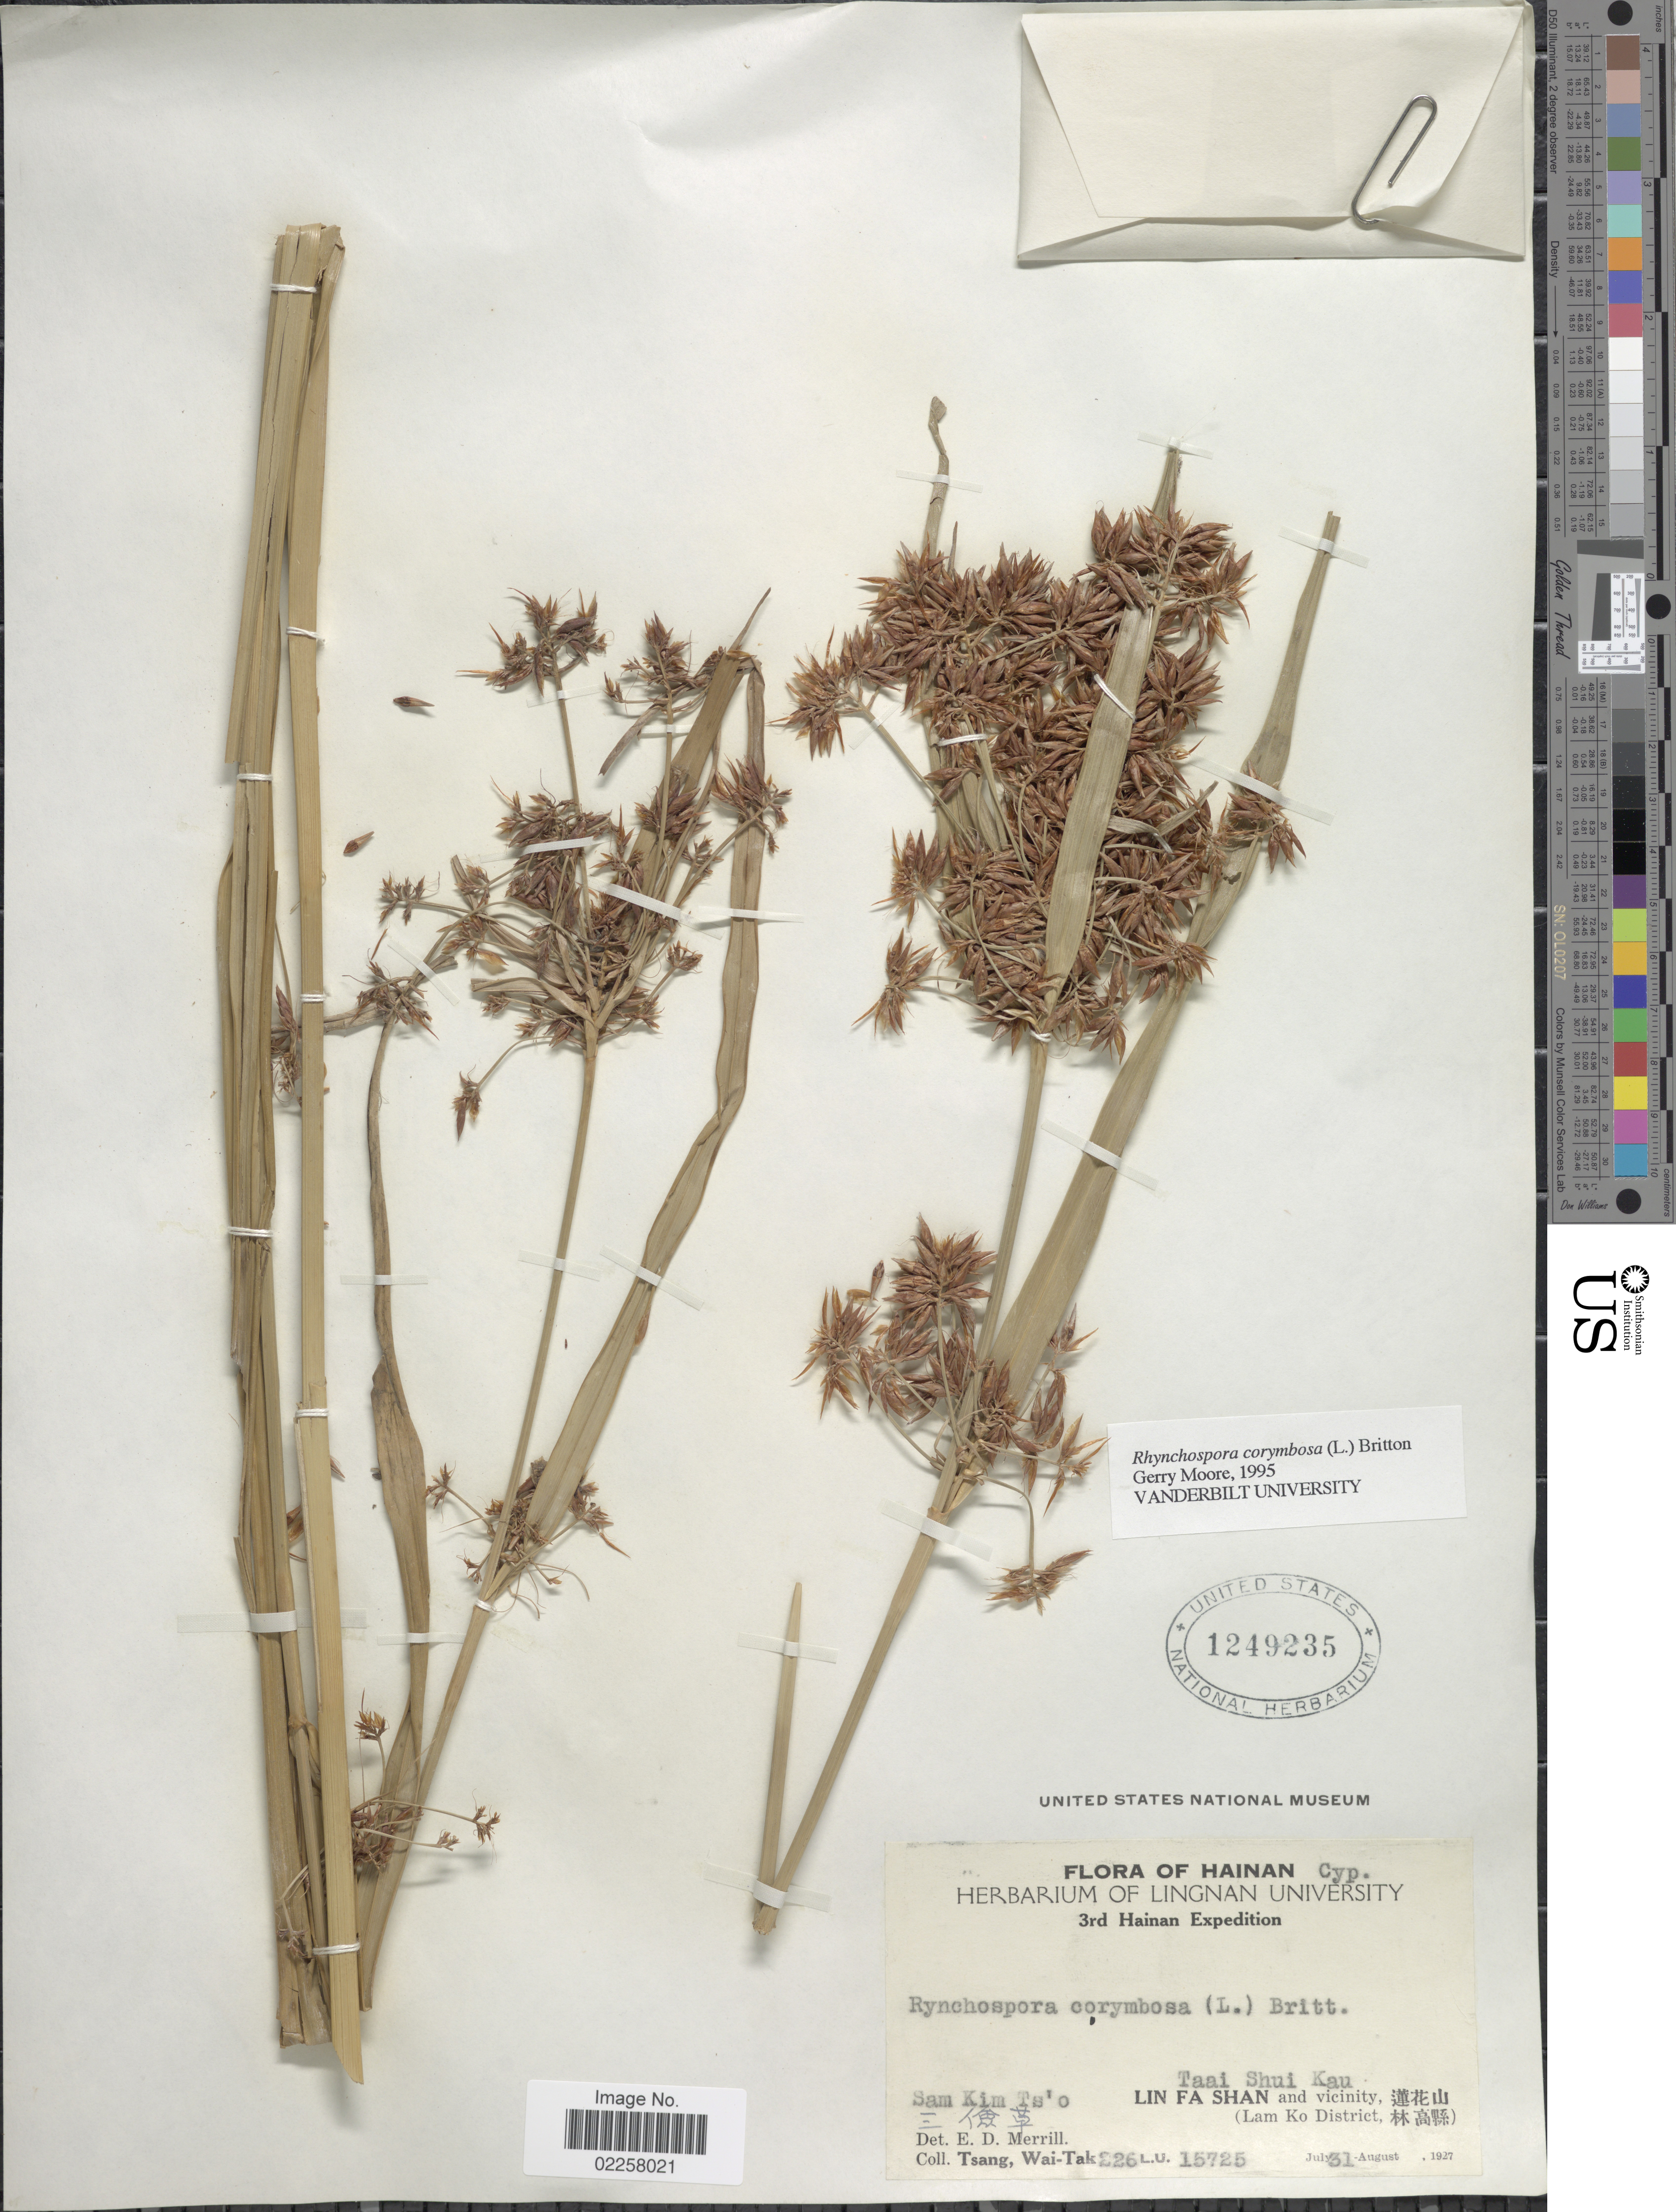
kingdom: Plantae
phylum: Tracheophyta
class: Liliopsida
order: Poales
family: Cyperaceae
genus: Rhynchospora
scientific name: Rhynchospora corymbosa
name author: (L.) Britton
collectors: W. T. Tsang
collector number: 226/L.U.15725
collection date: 1927-07-31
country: China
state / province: Hainan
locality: Taai Shui Kau. Lin Fa Shan and vicinity. (Lam Ko District). Sam Kim Ts'o.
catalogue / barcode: US 1249235